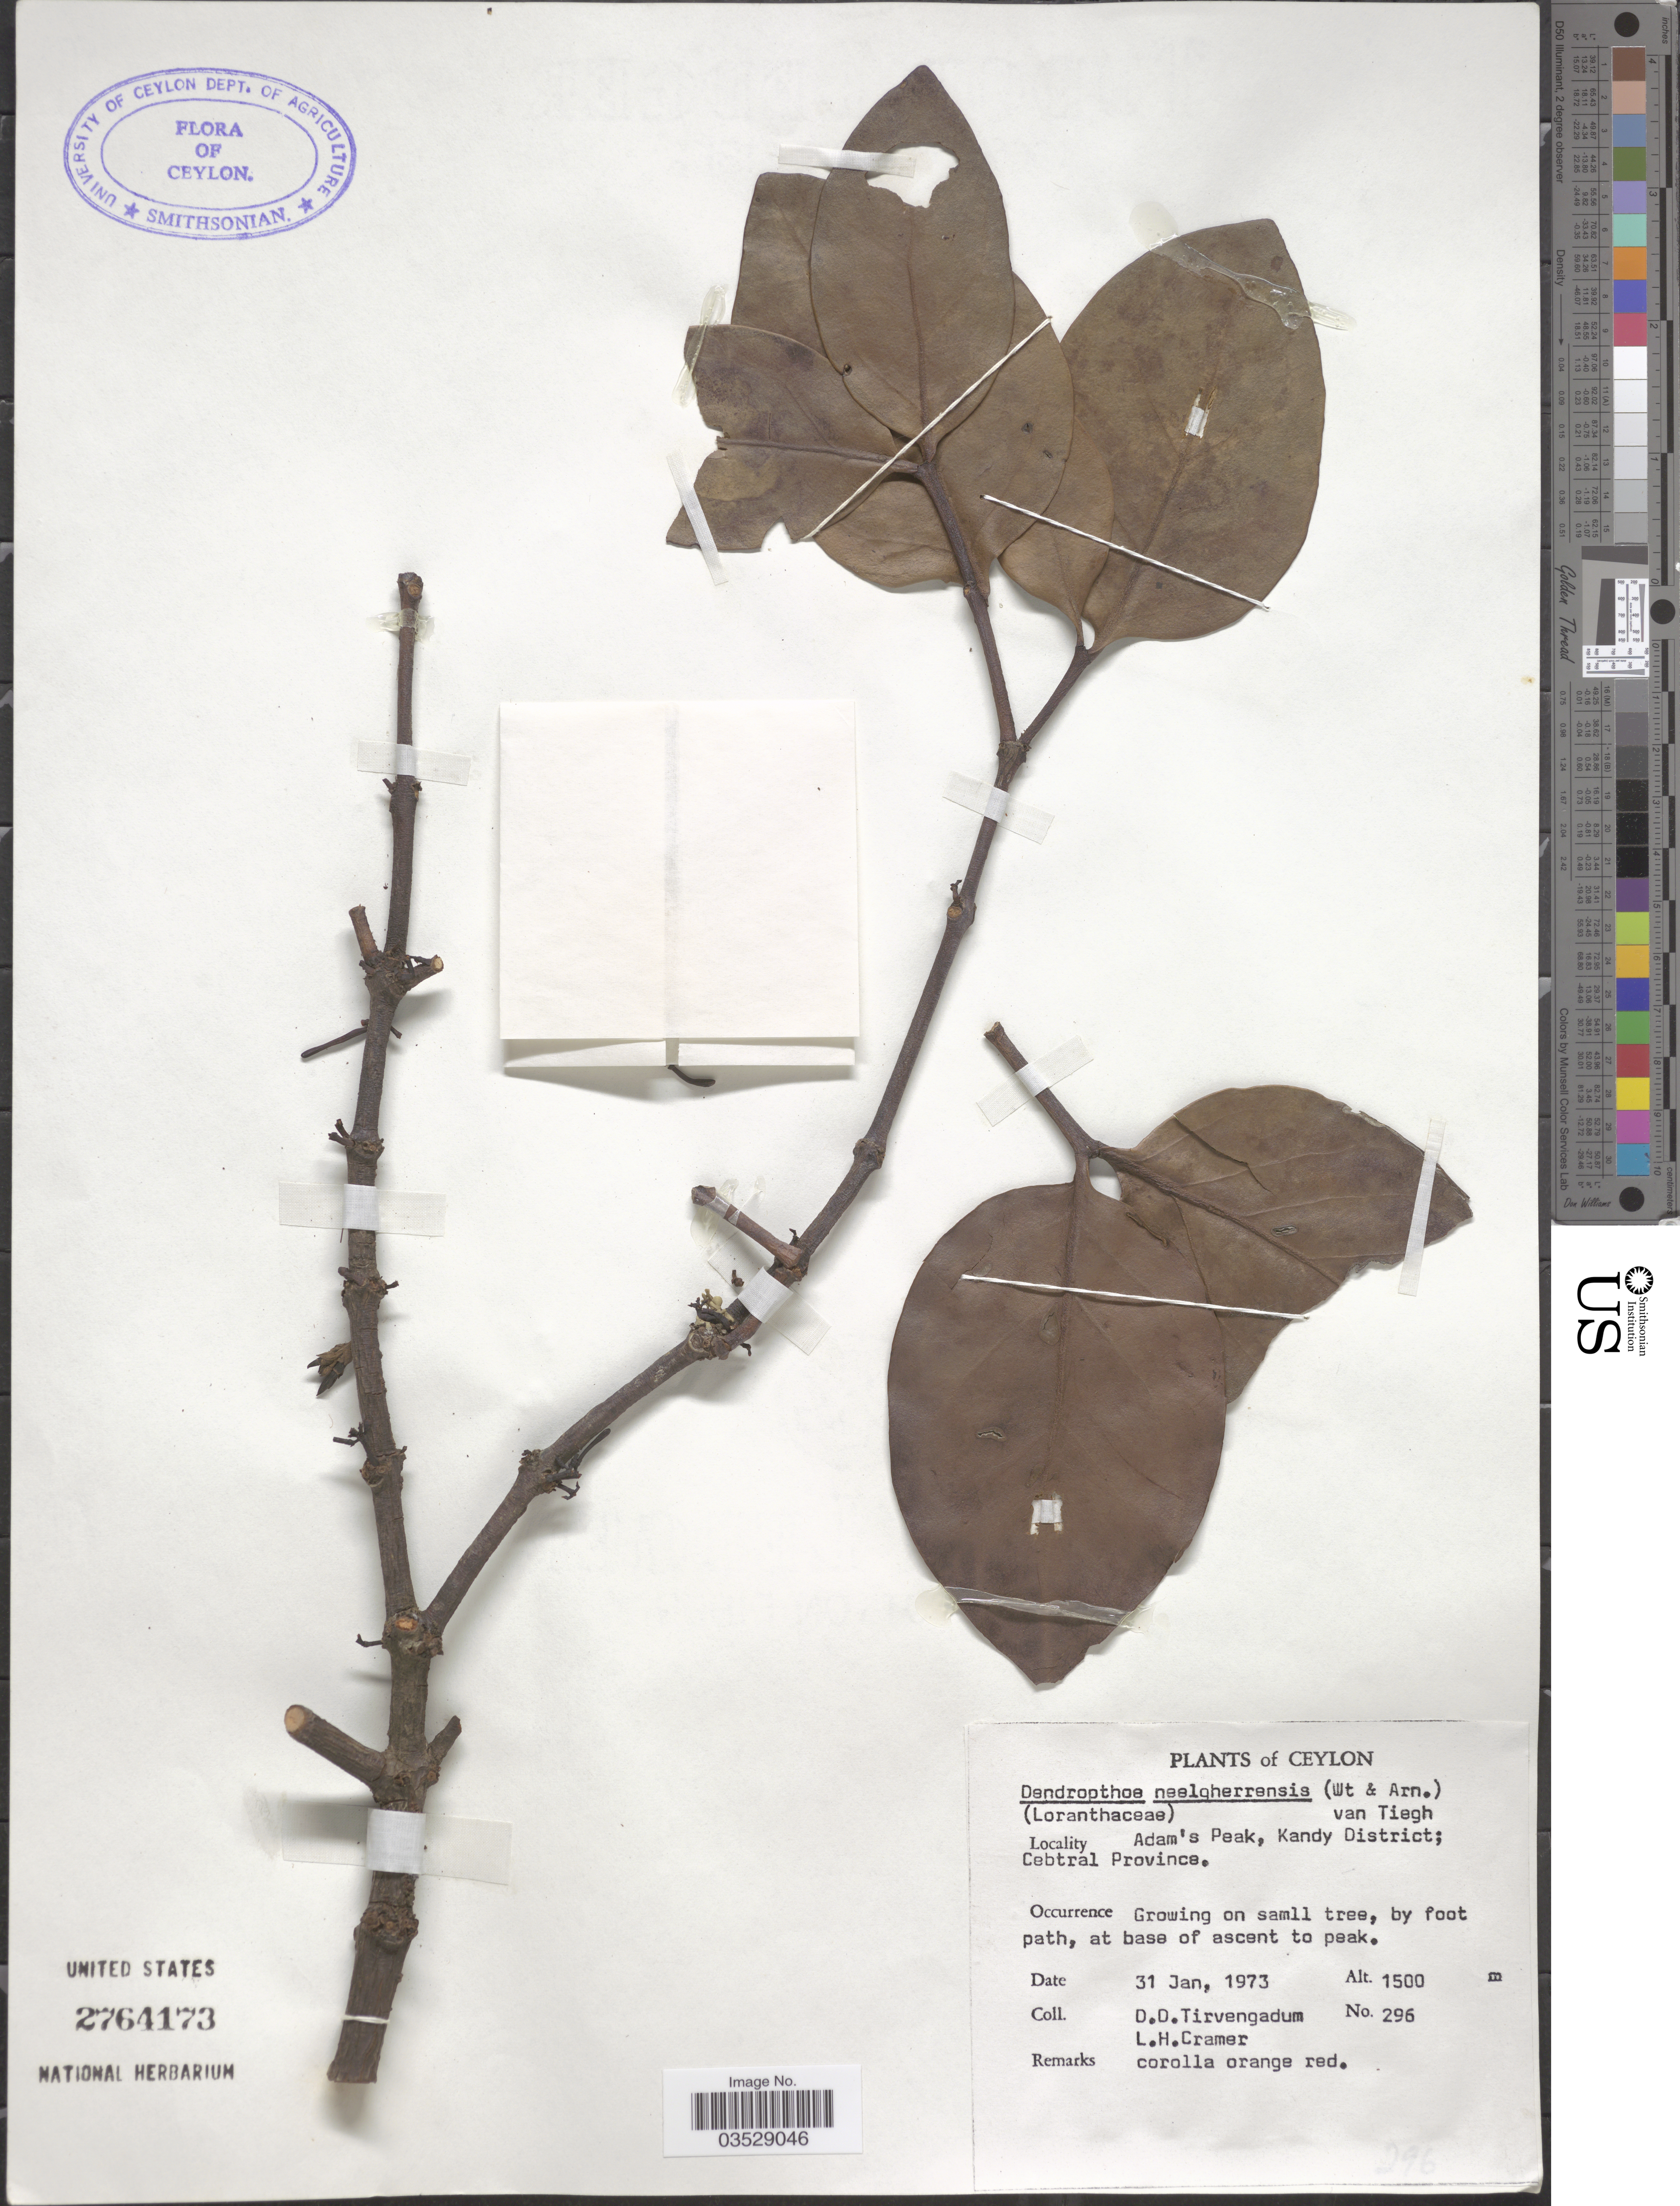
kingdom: Plantae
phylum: Tracheophyta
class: Magnoliopsida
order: Santalales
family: Loranthaceae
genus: Dendrophthoe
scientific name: Dendrophthoe trigona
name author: (Wight & Arn.) Danser ex Santapau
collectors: D. Tirvengadum & L. H. Cramer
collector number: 296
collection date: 1973-01-31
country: Sri Lanka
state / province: Central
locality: Ceylon. Adam's Peak, Kandy District; Cebtral Province. By foot path, at base of ascent to peak.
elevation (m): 1500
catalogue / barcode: US 2764173